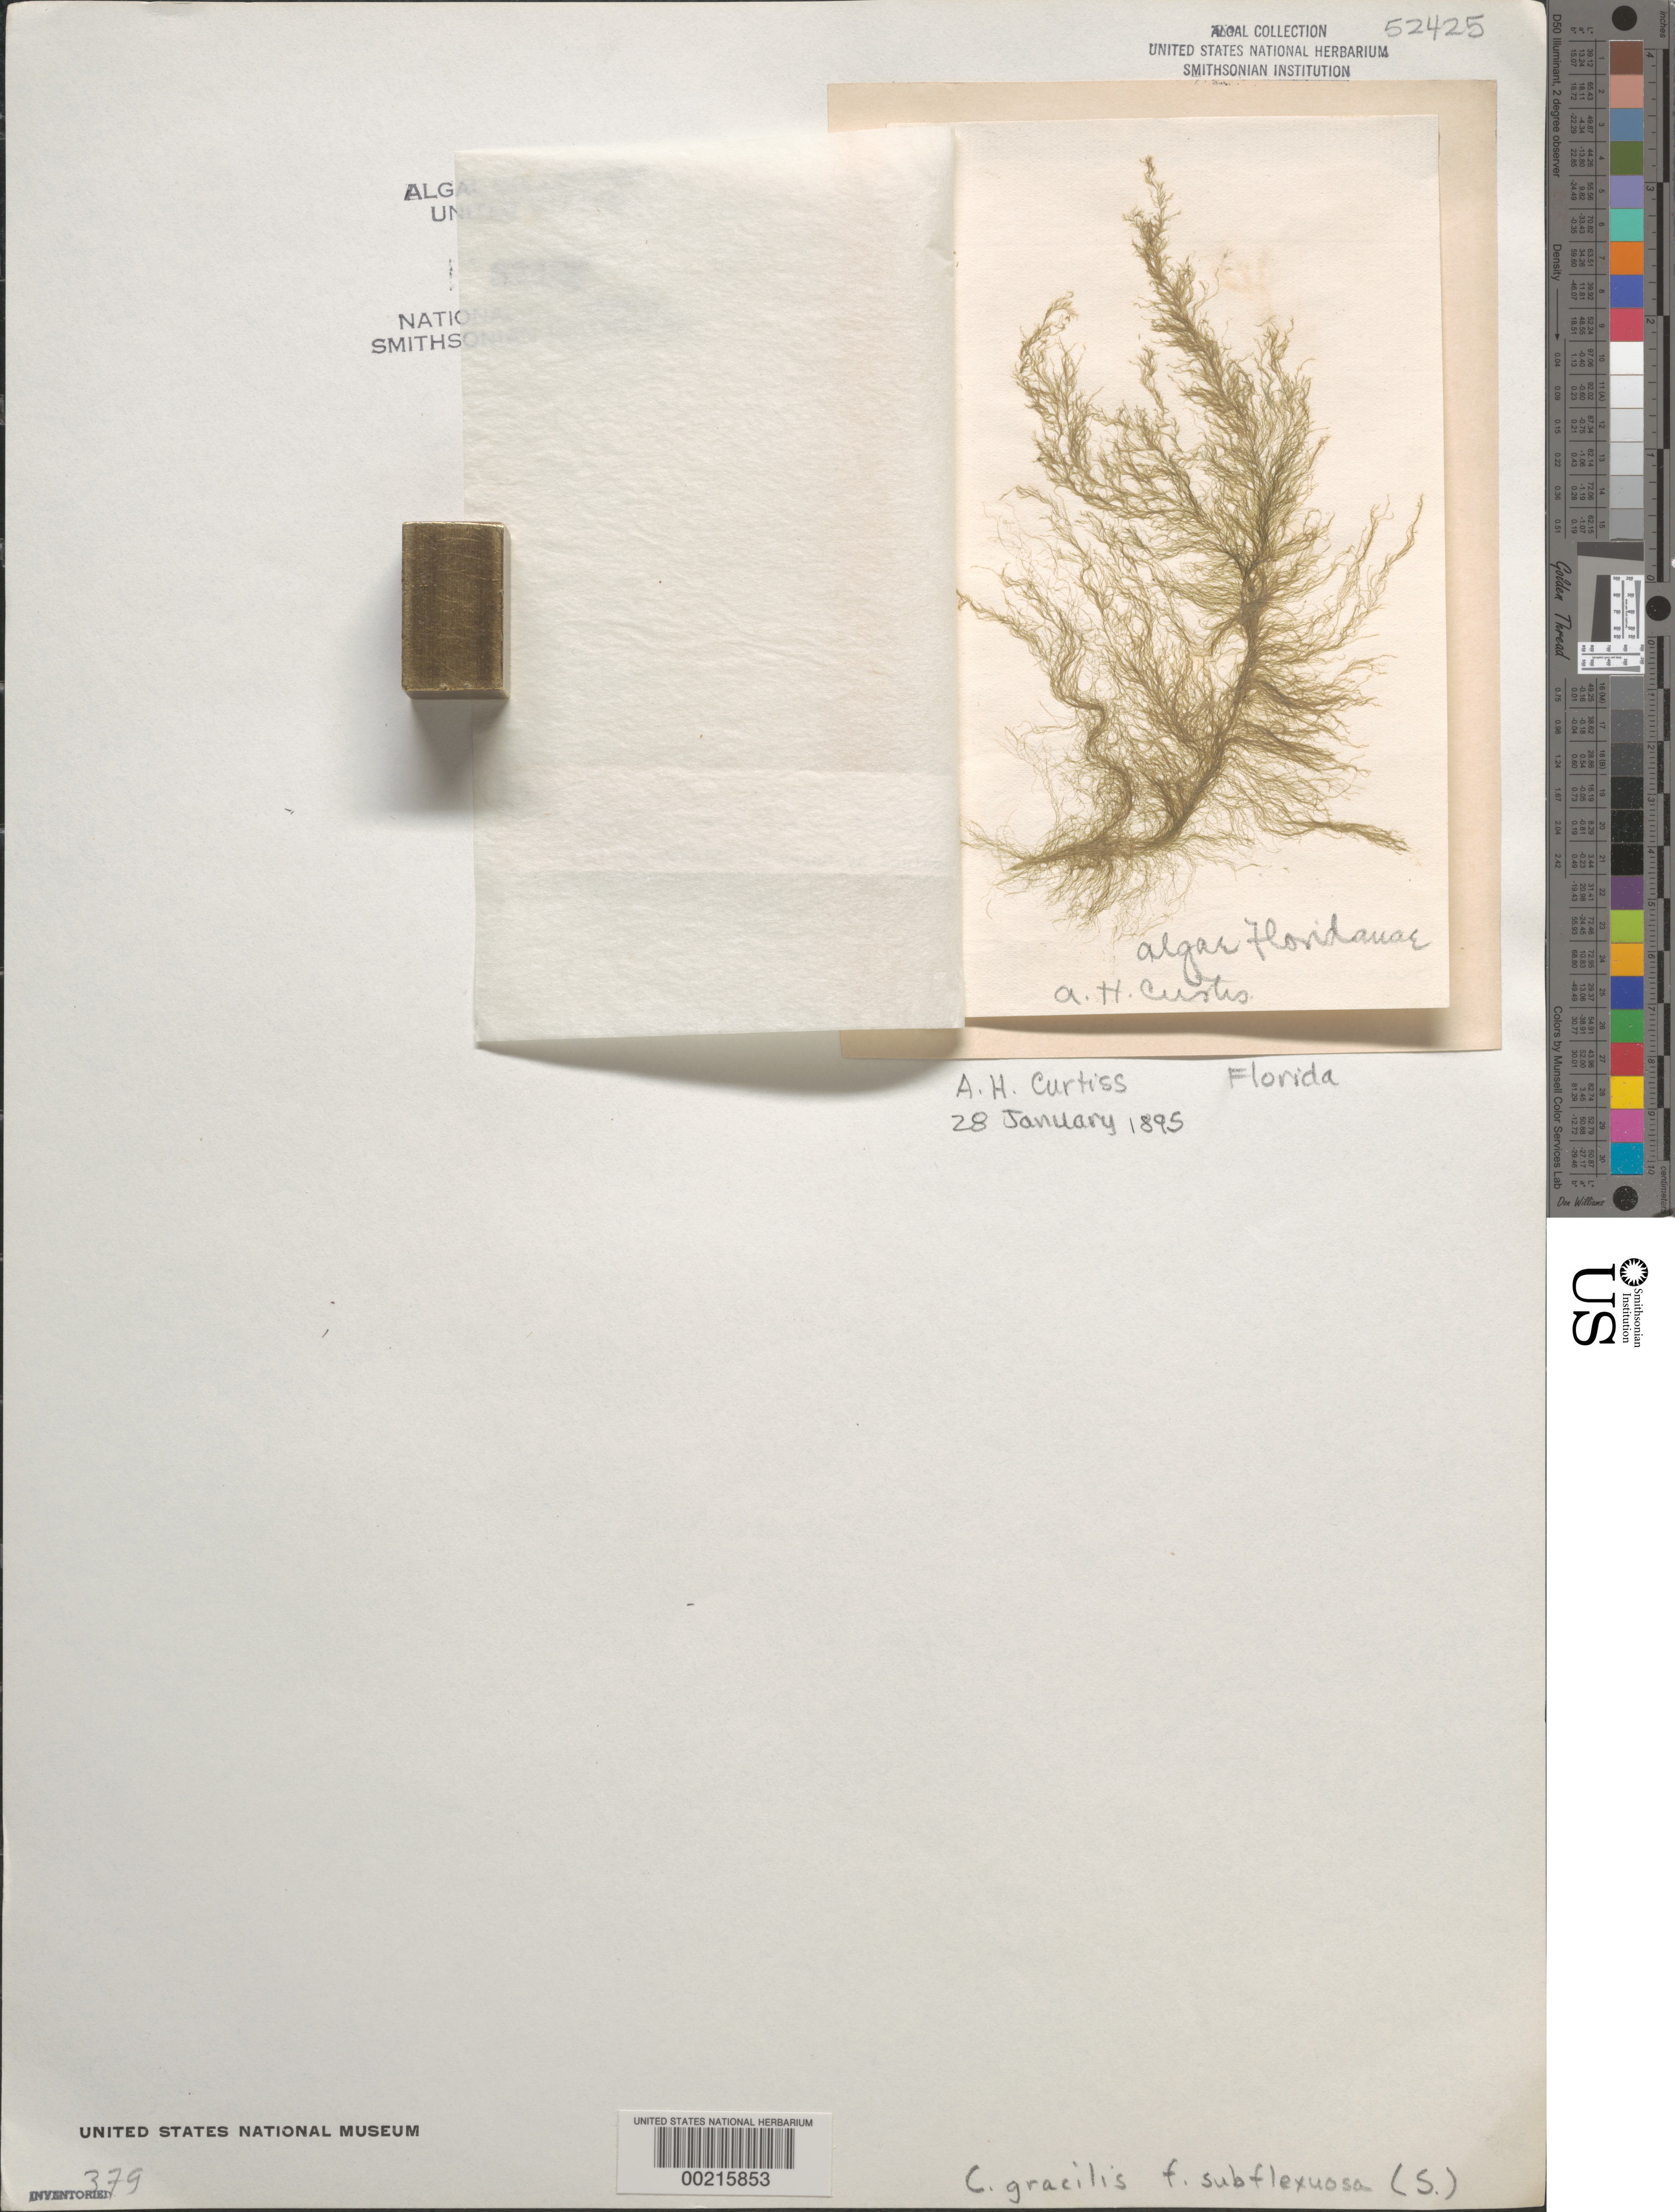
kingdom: Plantae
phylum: Chlorophyta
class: Ulvophyceae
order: Cladophorales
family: Cladophoraceae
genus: Cladophora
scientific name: Cladophora gracilis f. subflexuosa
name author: Collins in Collins et al.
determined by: Phinney, H. K.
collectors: A. H. Curtiss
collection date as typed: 28 Jan 1895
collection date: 1895-01-28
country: United States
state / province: Florida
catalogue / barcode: US 52425